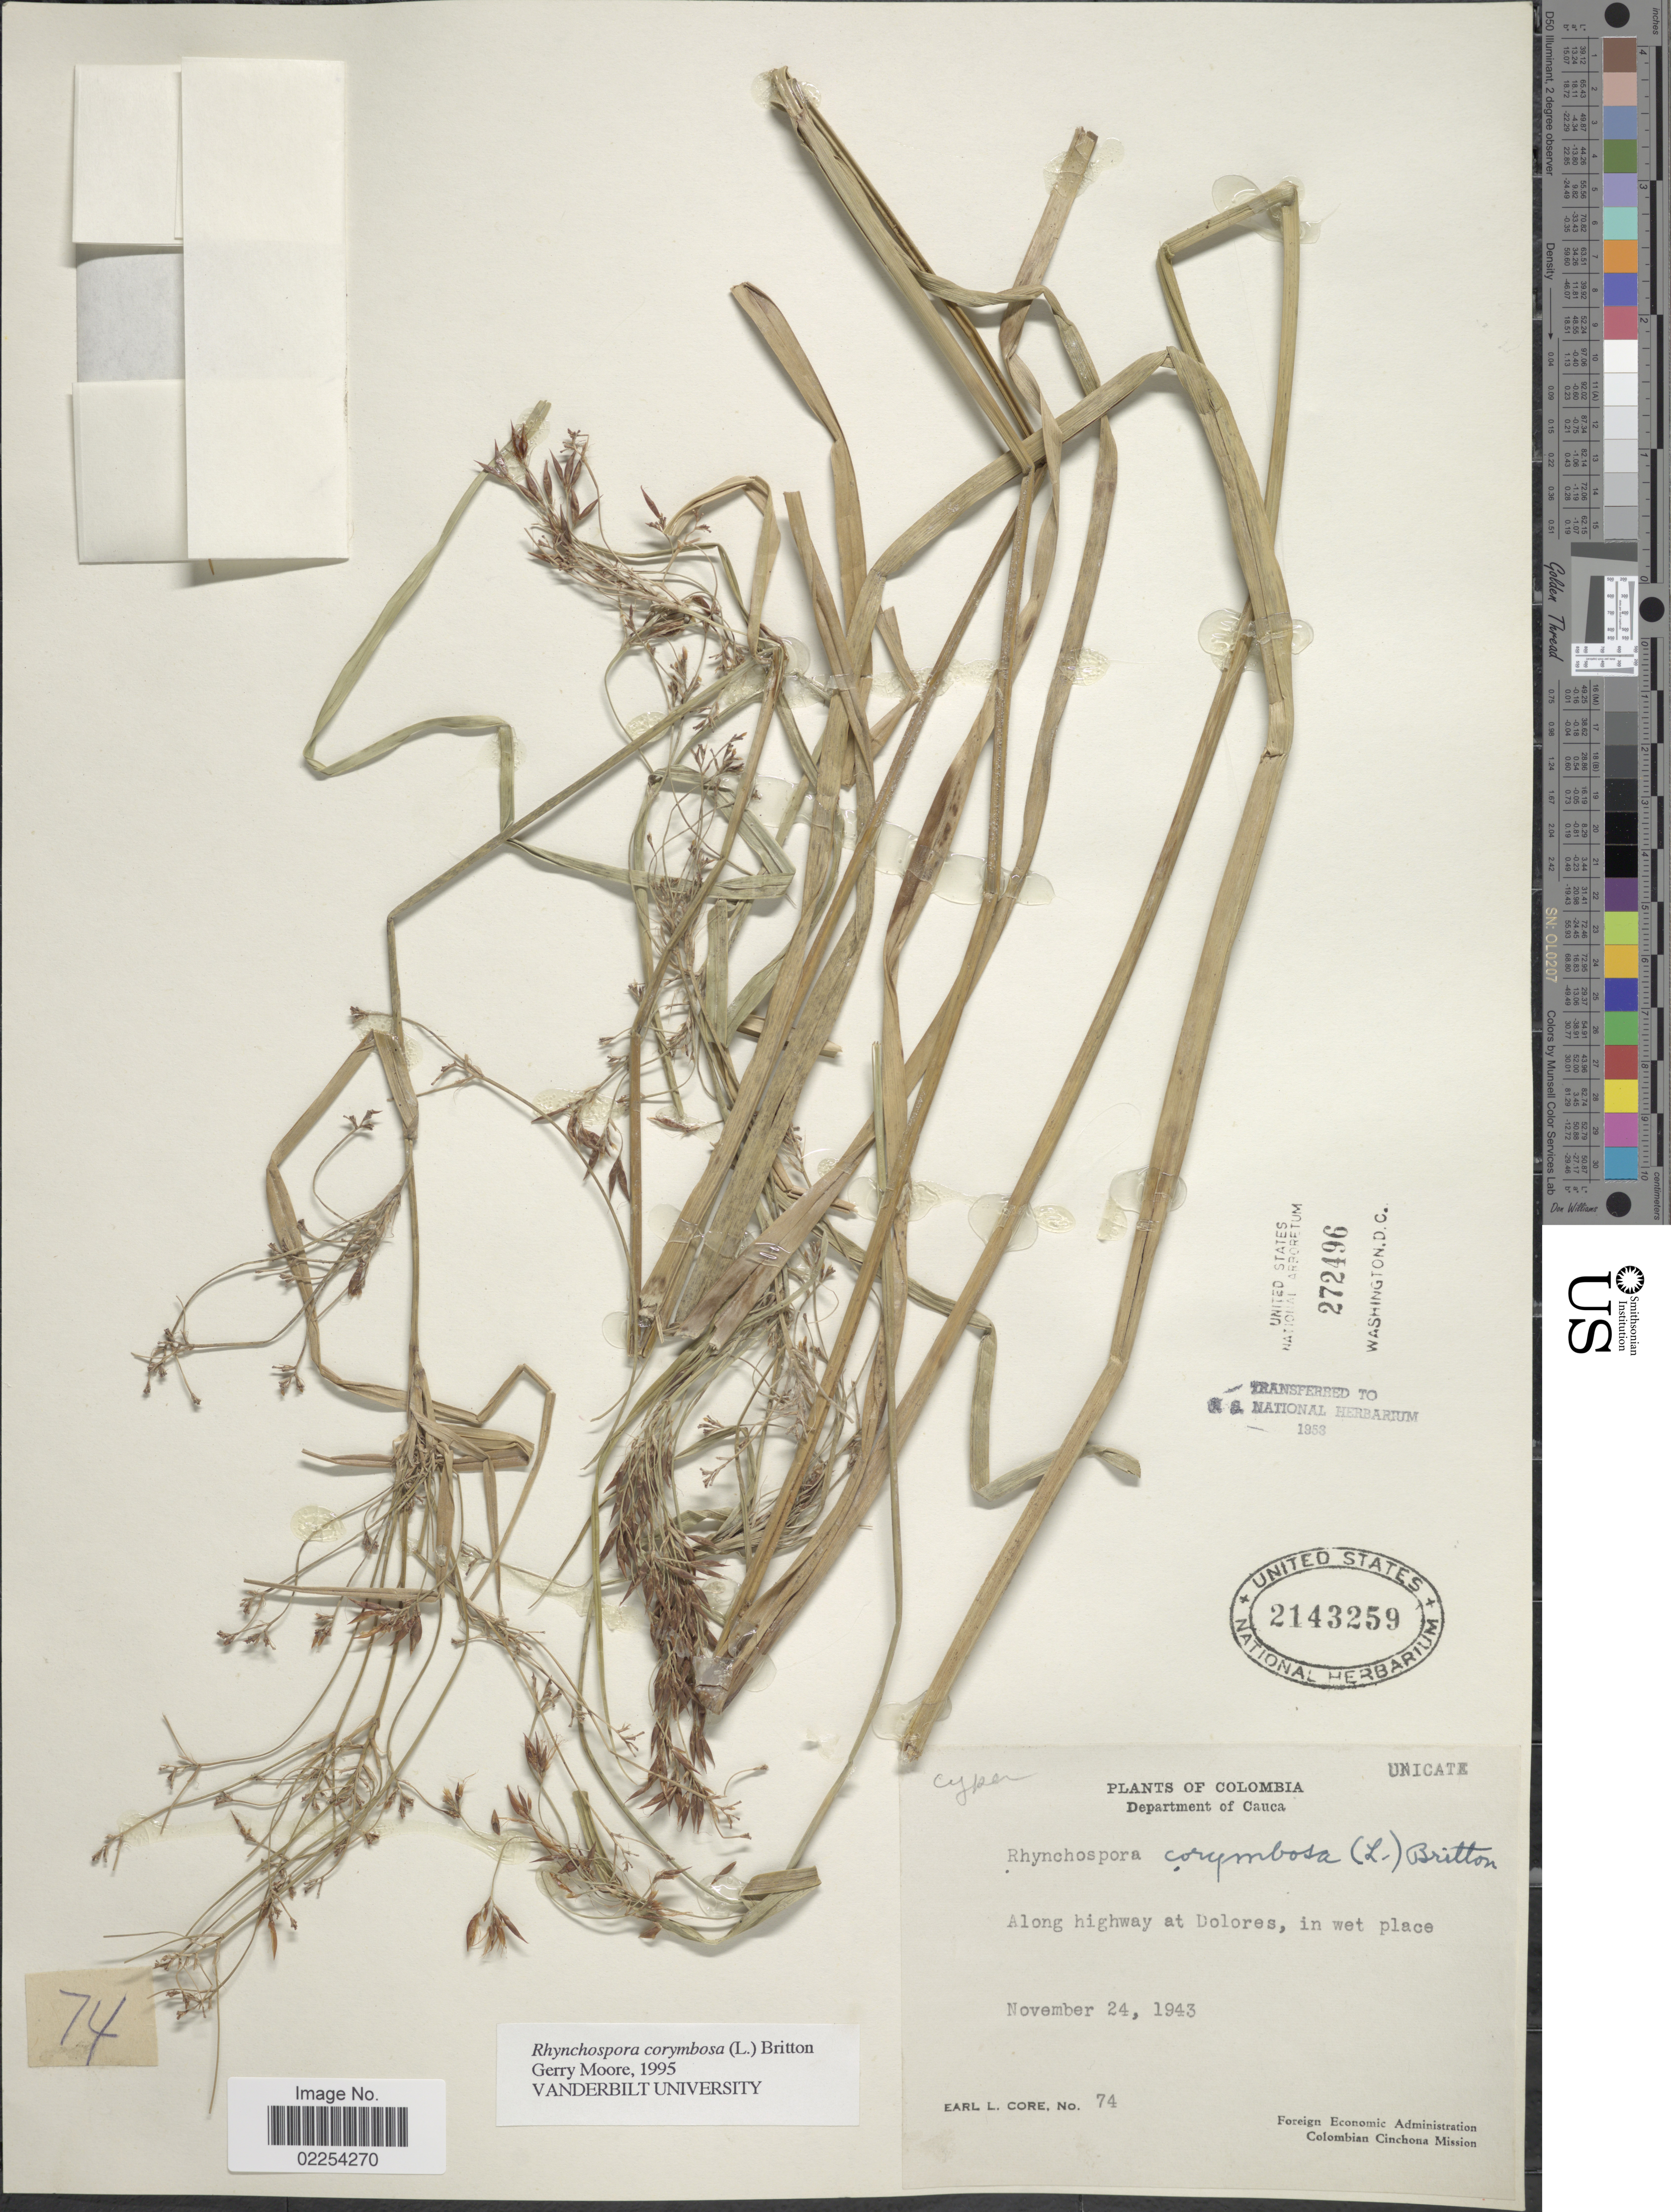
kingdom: Plantae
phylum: Tracheophyta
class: Liliopsida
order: Poales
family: Cyperaceae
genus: Rhynchospora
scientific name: Rhynchospora corymbosa var. asperula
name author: (Nees) Kük.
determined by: Weber, P., (ICN), Universidade Federal do Rio Grande do Sul (BRAZIL)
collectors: E. L. Core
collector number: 74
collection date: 1943-11-24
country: Colombia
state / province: Cauca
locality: Department of Cauca, Along highway at Dolores, in wet places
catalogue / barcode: US 2143259